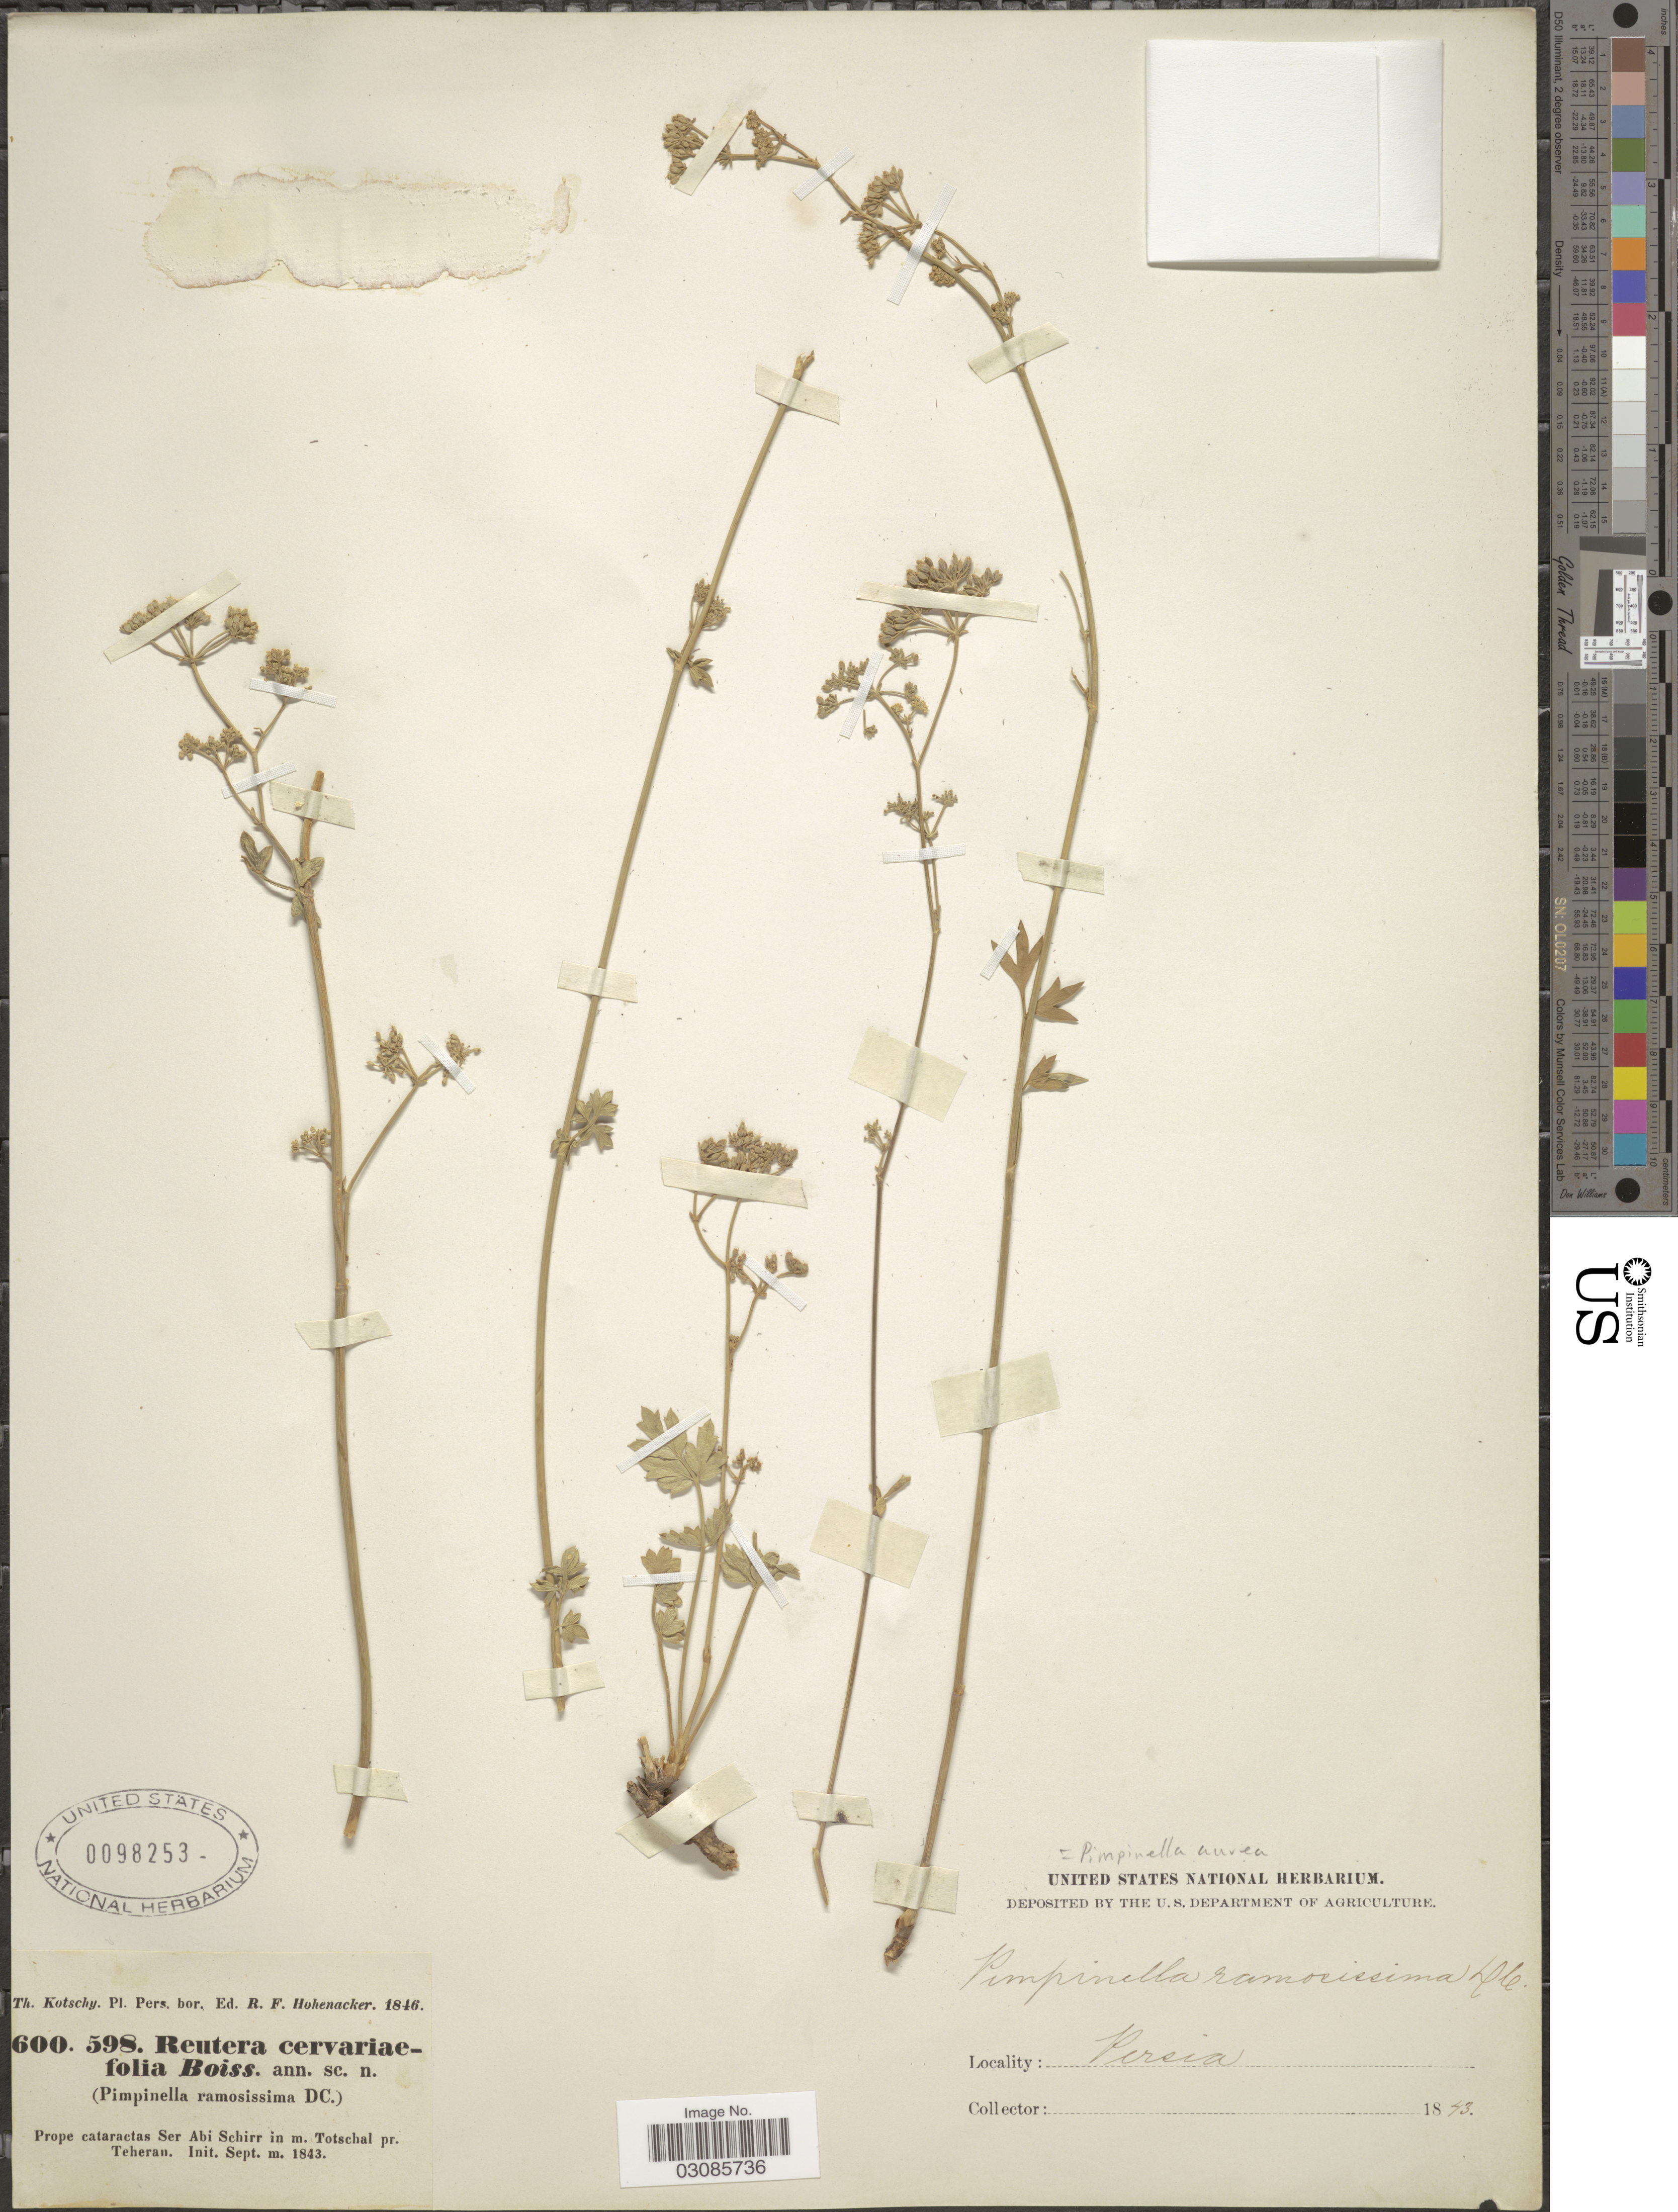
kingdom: Plantae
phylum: Tracheophyta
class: Magnoliopsida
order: Apiales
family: Apiaceae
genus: Pimpinella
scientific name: Pimpinella aurea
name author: DC.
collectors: R. F. Hohenacker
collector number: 600/598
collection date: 1843-09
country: Iran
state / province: Tehran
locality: Persia. Prope cataractas Ser Abi Schirr in m. Totschal pr. Teheran.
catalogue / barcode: US 98253